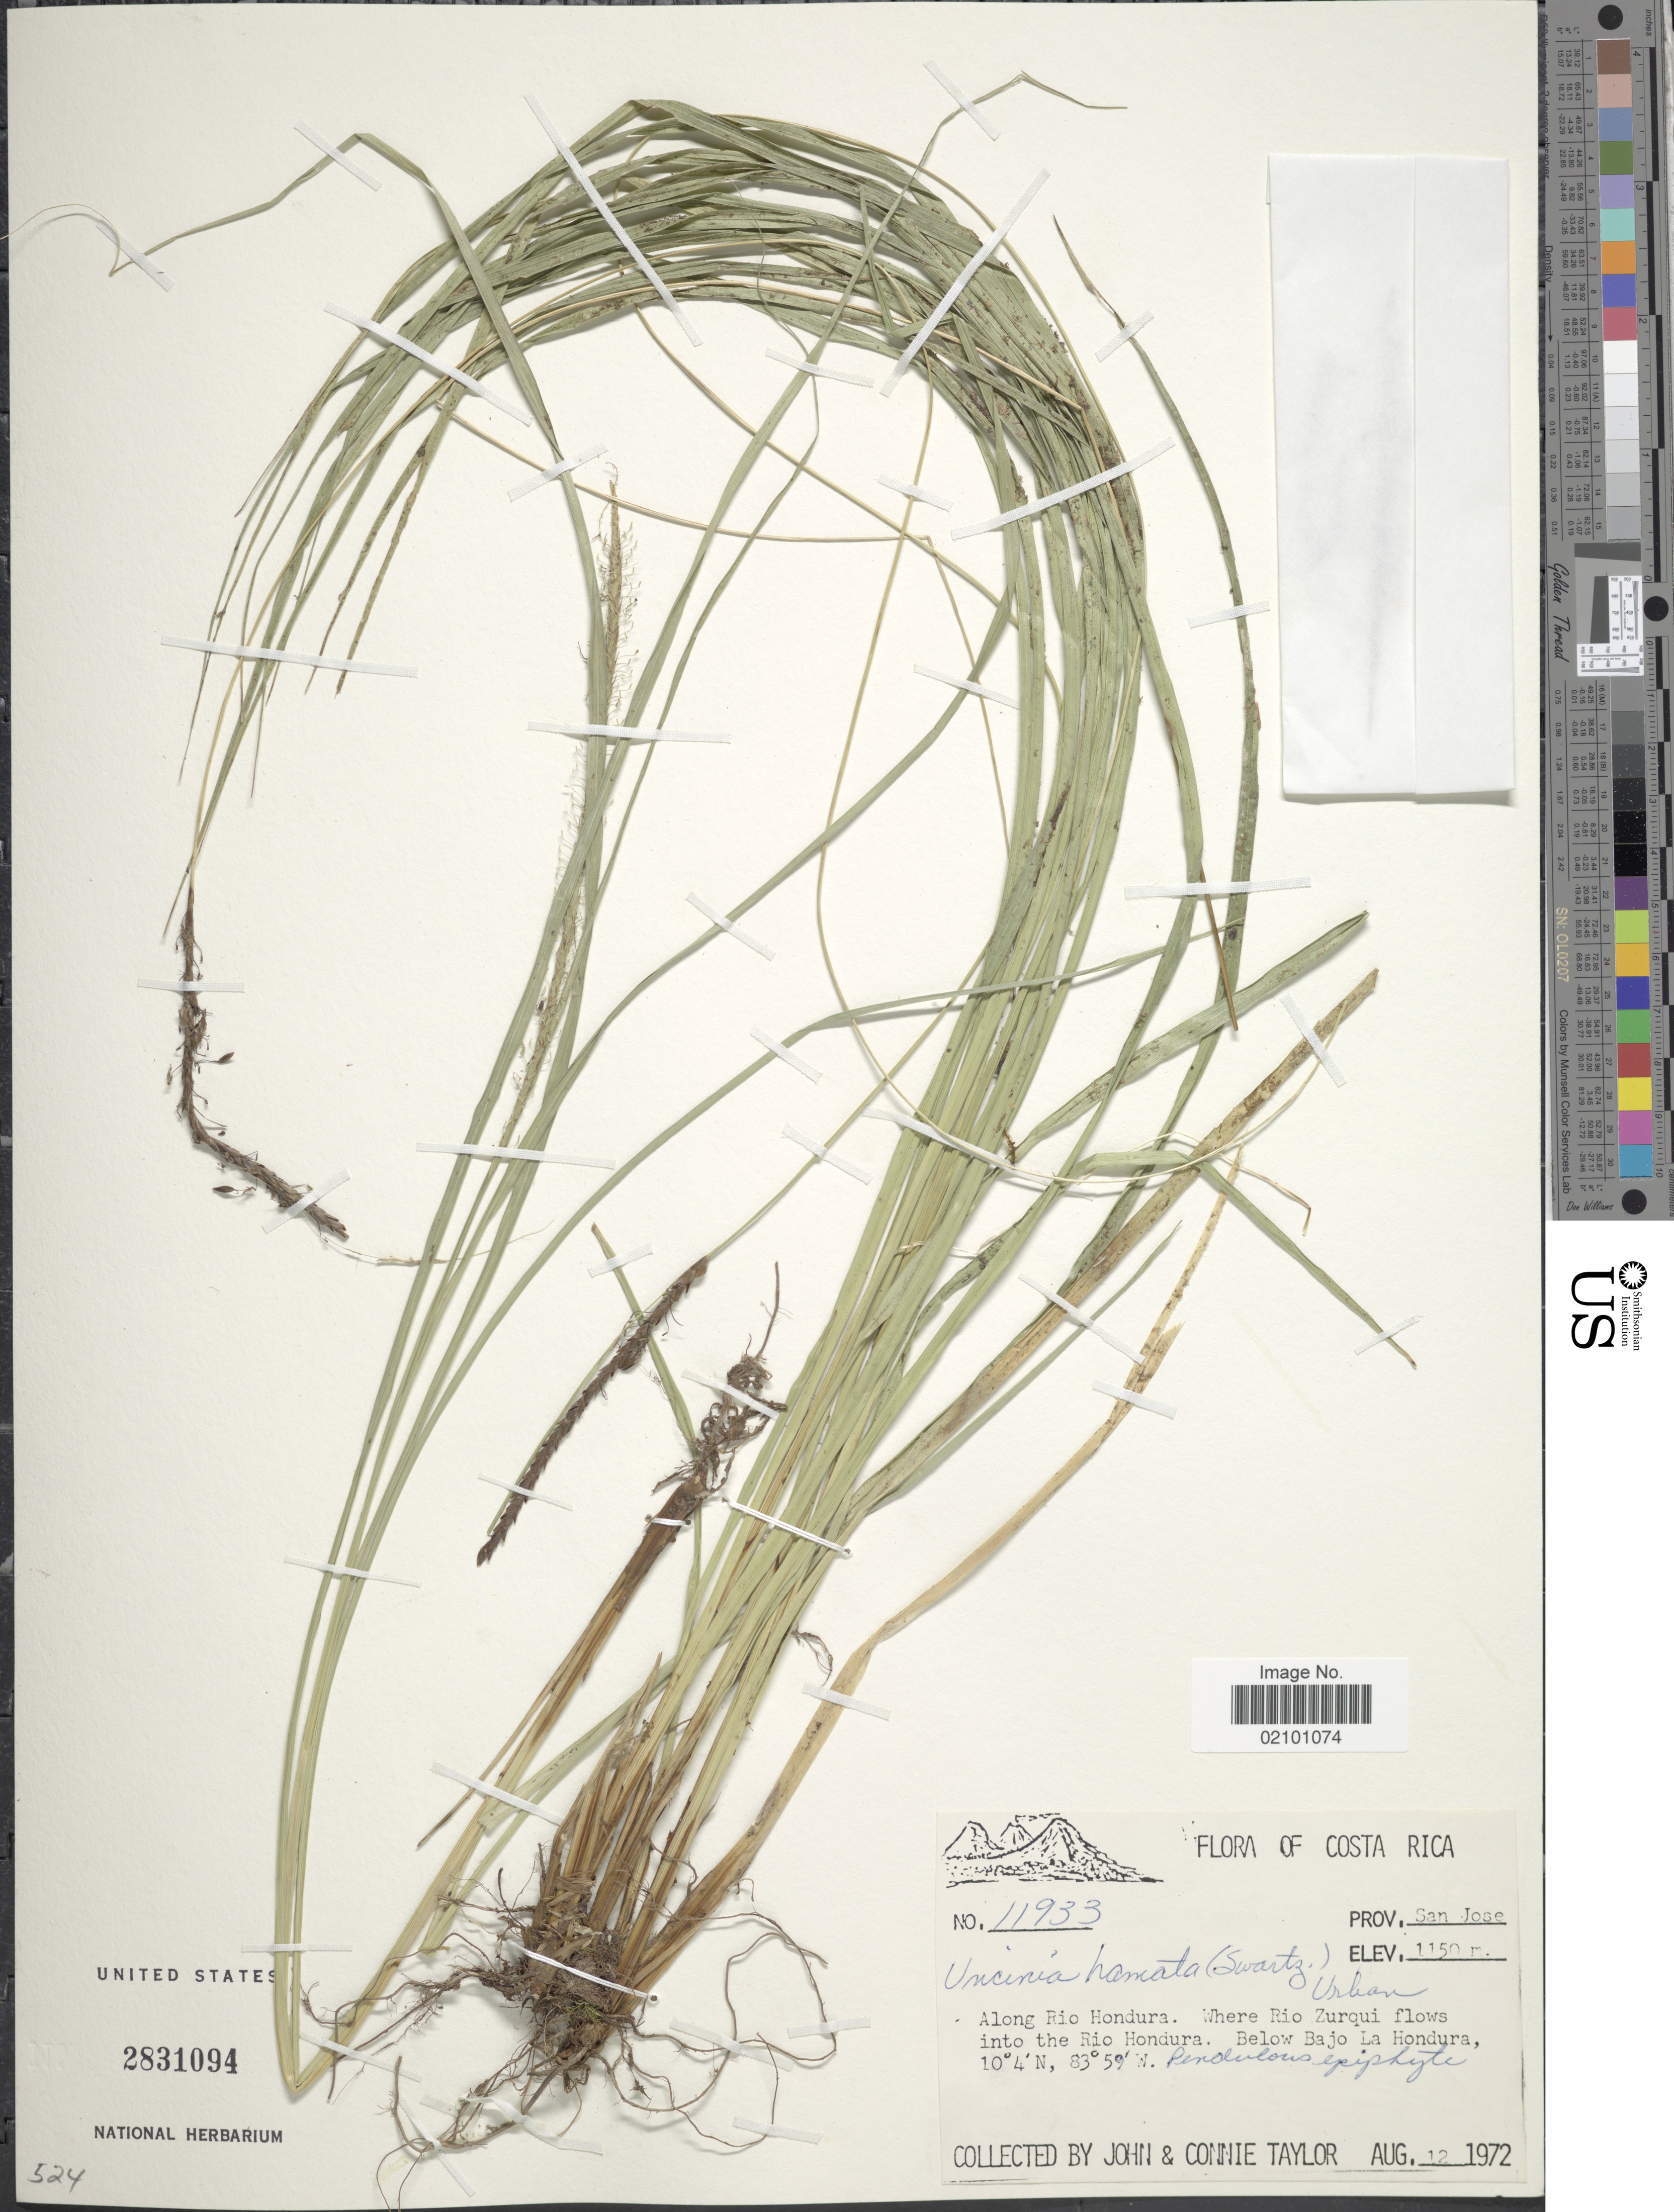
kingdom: Plantae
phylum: Tracheophyta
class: Liliopsida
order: Poales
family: Cyperaceae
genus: Carex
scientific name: Carex hamata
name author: Sw.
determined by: Strong, M. T., (US), Smithsonian Institution - National Museum of Natural History (UNITED STATES)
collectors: J. Taylor & C. Taylor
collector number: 11933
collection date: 1972-08-12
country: Costa Rica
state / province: San José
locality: Along Rio Hondura, where Rio Zurqui flows into the Rio Hondura, below Bajo La Hondura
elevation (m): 1150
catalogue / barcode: US 2831094